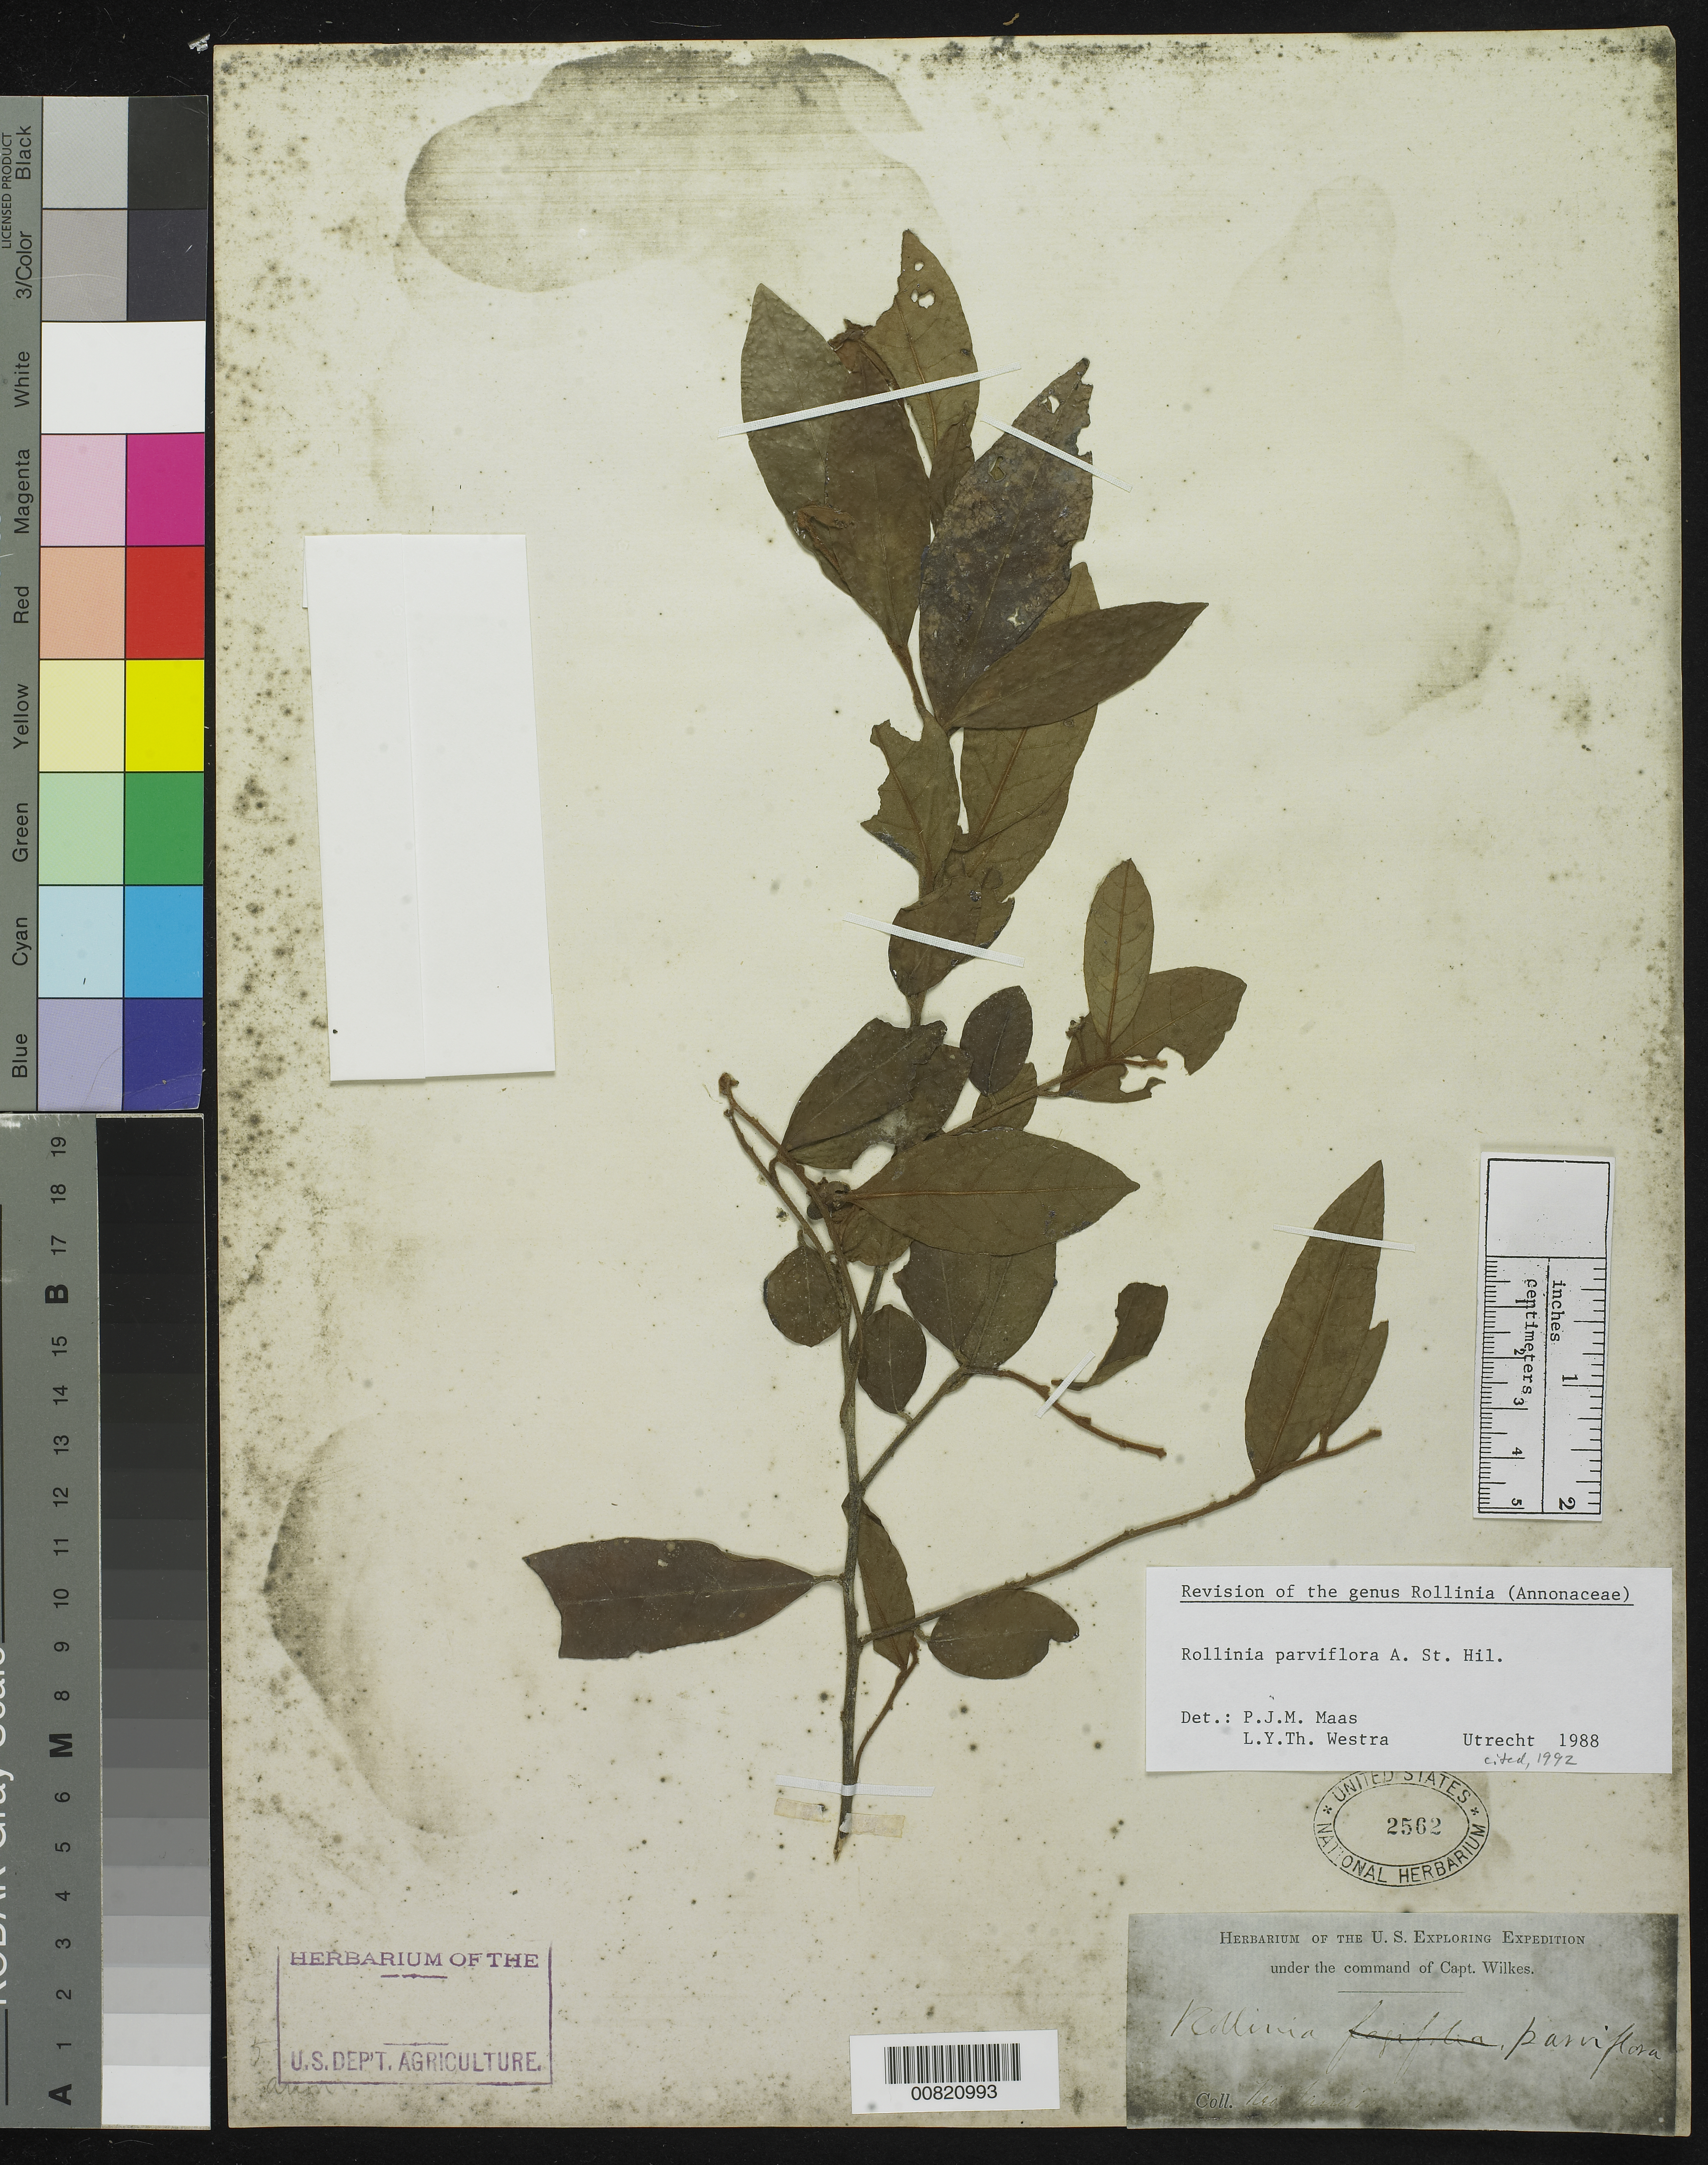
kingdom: Plantae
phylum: Tracheophyta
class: Magnoliopsida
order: Magnoliales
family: Annonaceae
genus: Annona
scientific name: Annona parviflora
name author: (A. St.-Hil.) H. Rainer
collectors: Wilkes Explor. Exped.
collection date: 1838/1842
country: Brazil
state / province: Rio de Janeiro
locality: Rio Janeiro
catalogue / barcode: US 2562